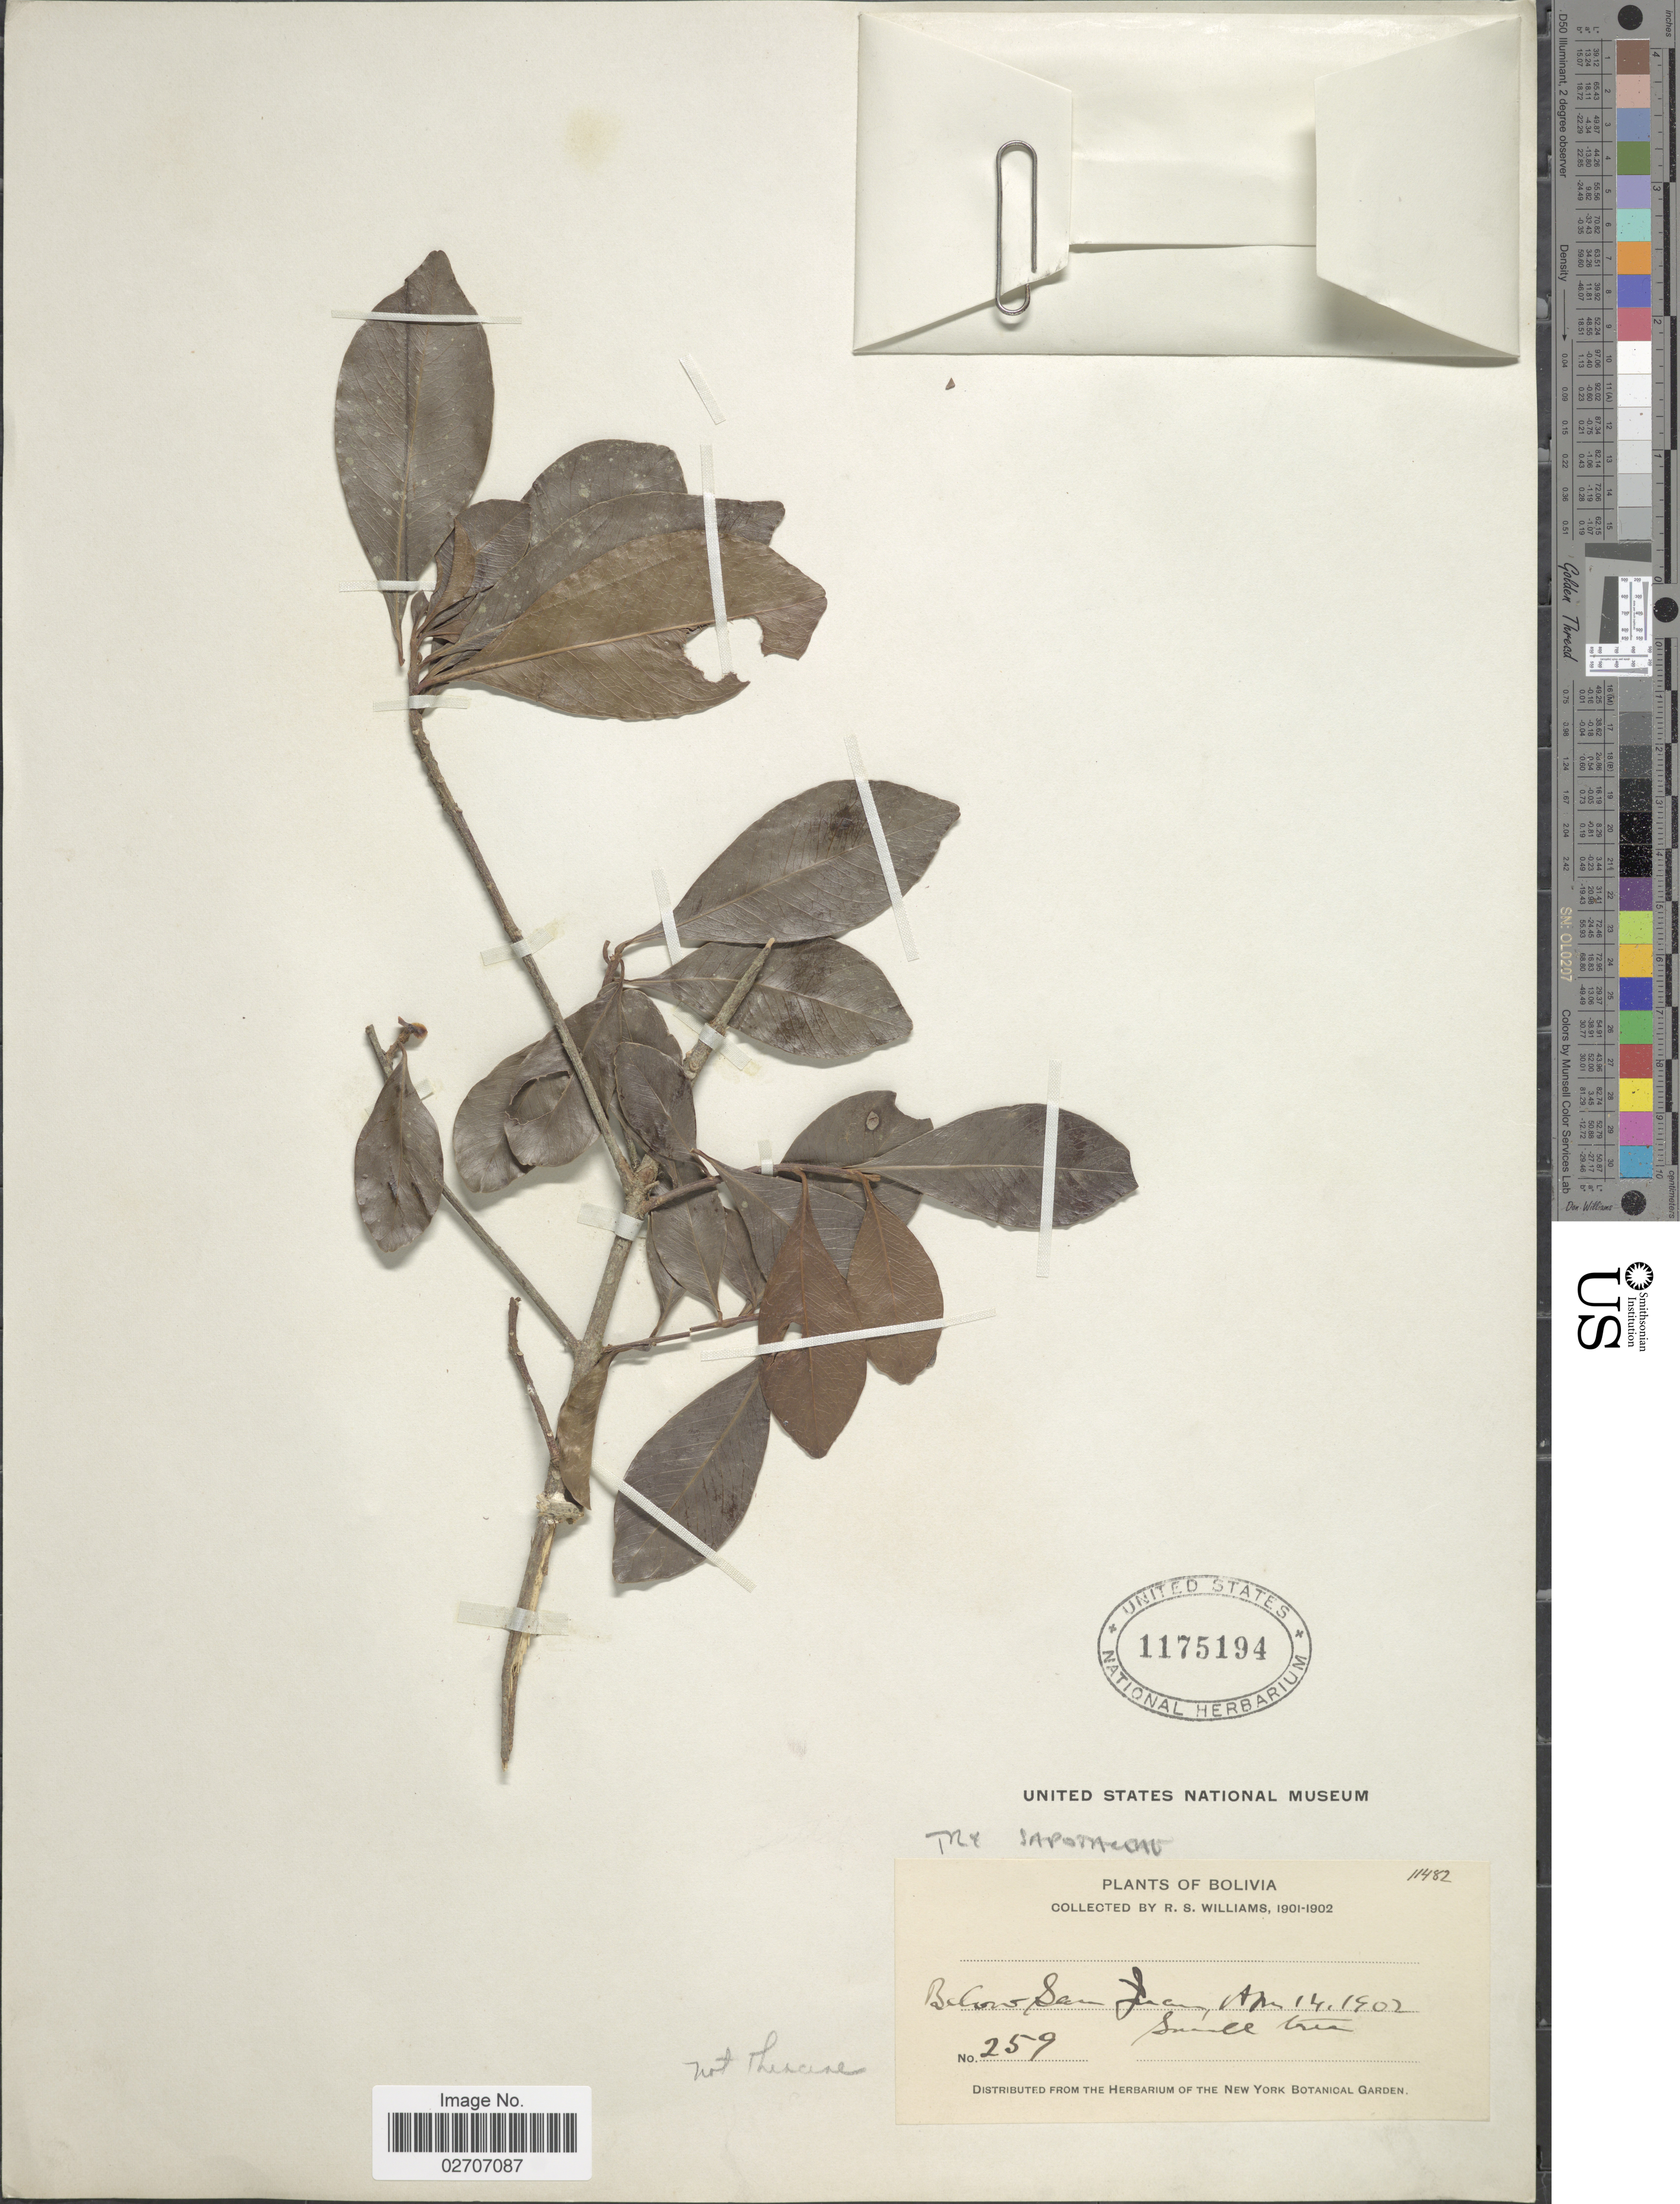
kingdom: Plantae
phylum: Tracheophyta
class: Magnoliopsida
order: Ericales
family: Sapotaceae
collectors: R. S. Williams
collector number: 259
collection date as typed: Apr. 14, 1902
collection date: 1902-04-14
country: Bolivia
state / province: La Paz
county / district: Franz Tamayo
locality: Below San Juan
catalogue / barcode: US 1175194